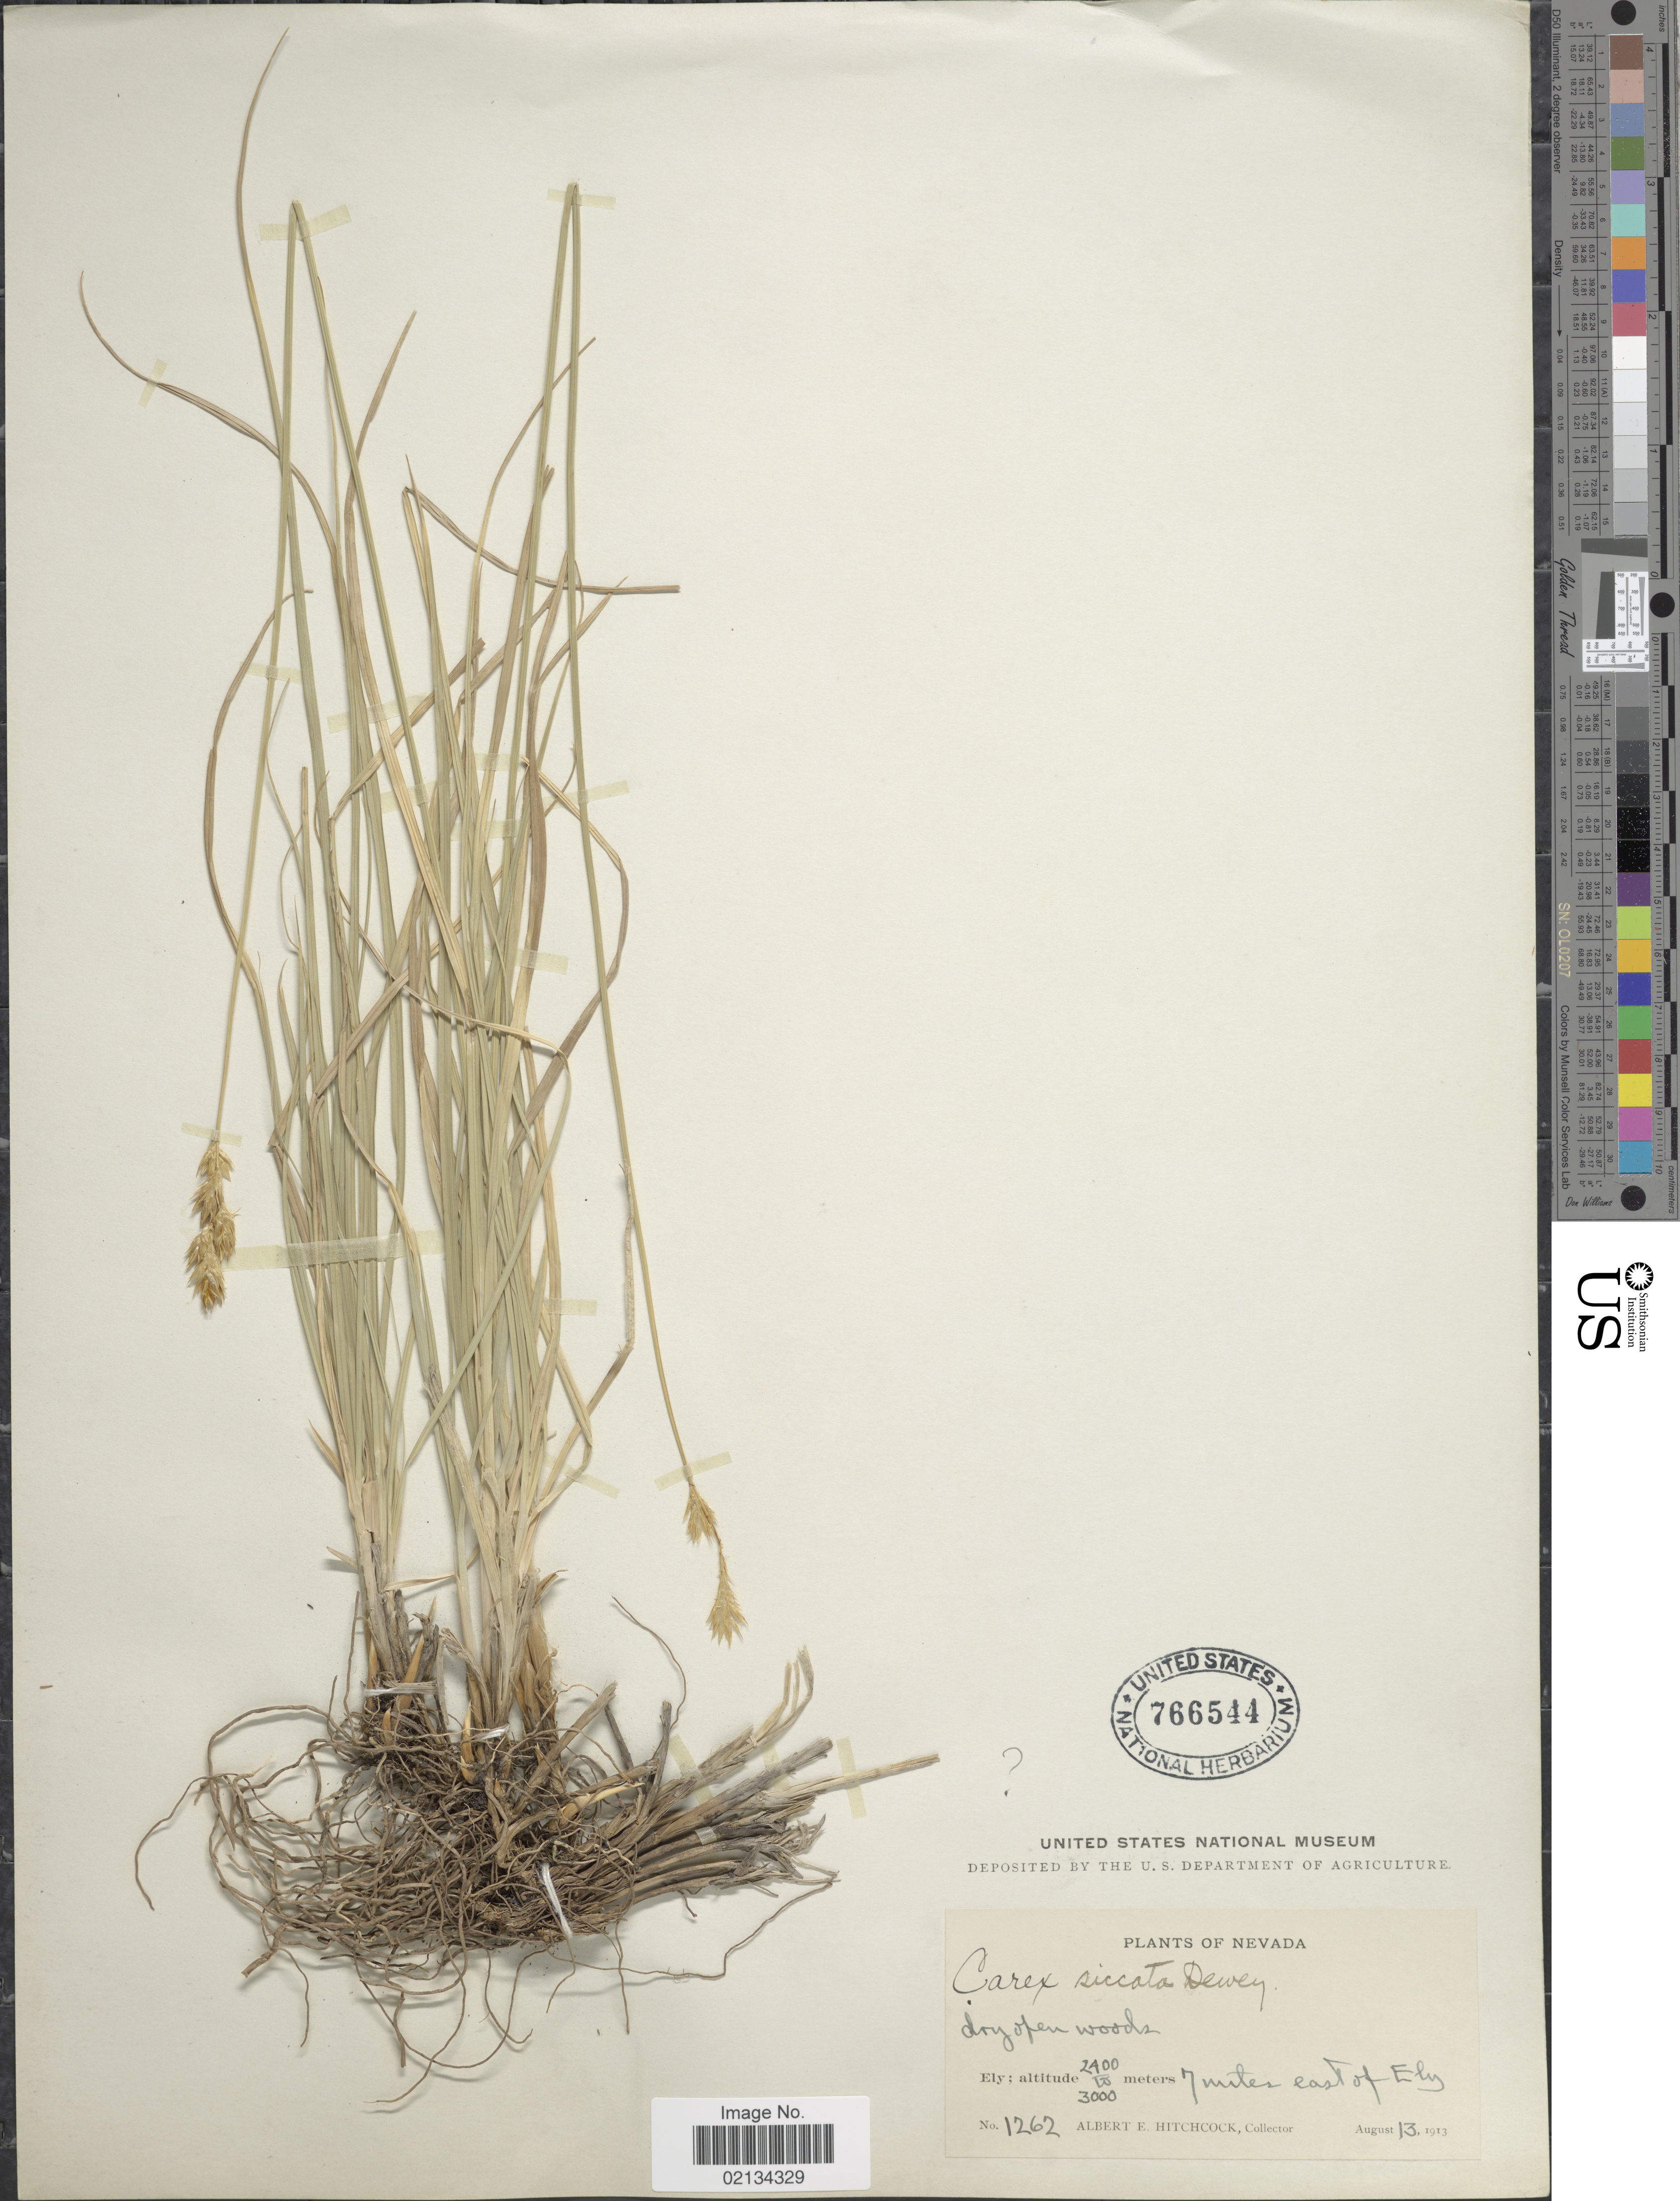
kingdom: Plantae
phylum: Tracheophyta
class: Liliopsida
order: Poales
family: Cyperaceae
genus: Carex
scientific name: Carex siccata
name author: Dewey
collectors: A. Hitchcock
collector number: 1262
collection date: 1913-08-13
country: United States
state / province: Nevada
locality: Dry open woods, Ely, 7 miles east of Ely.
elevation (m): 2400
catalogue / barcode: US 766544